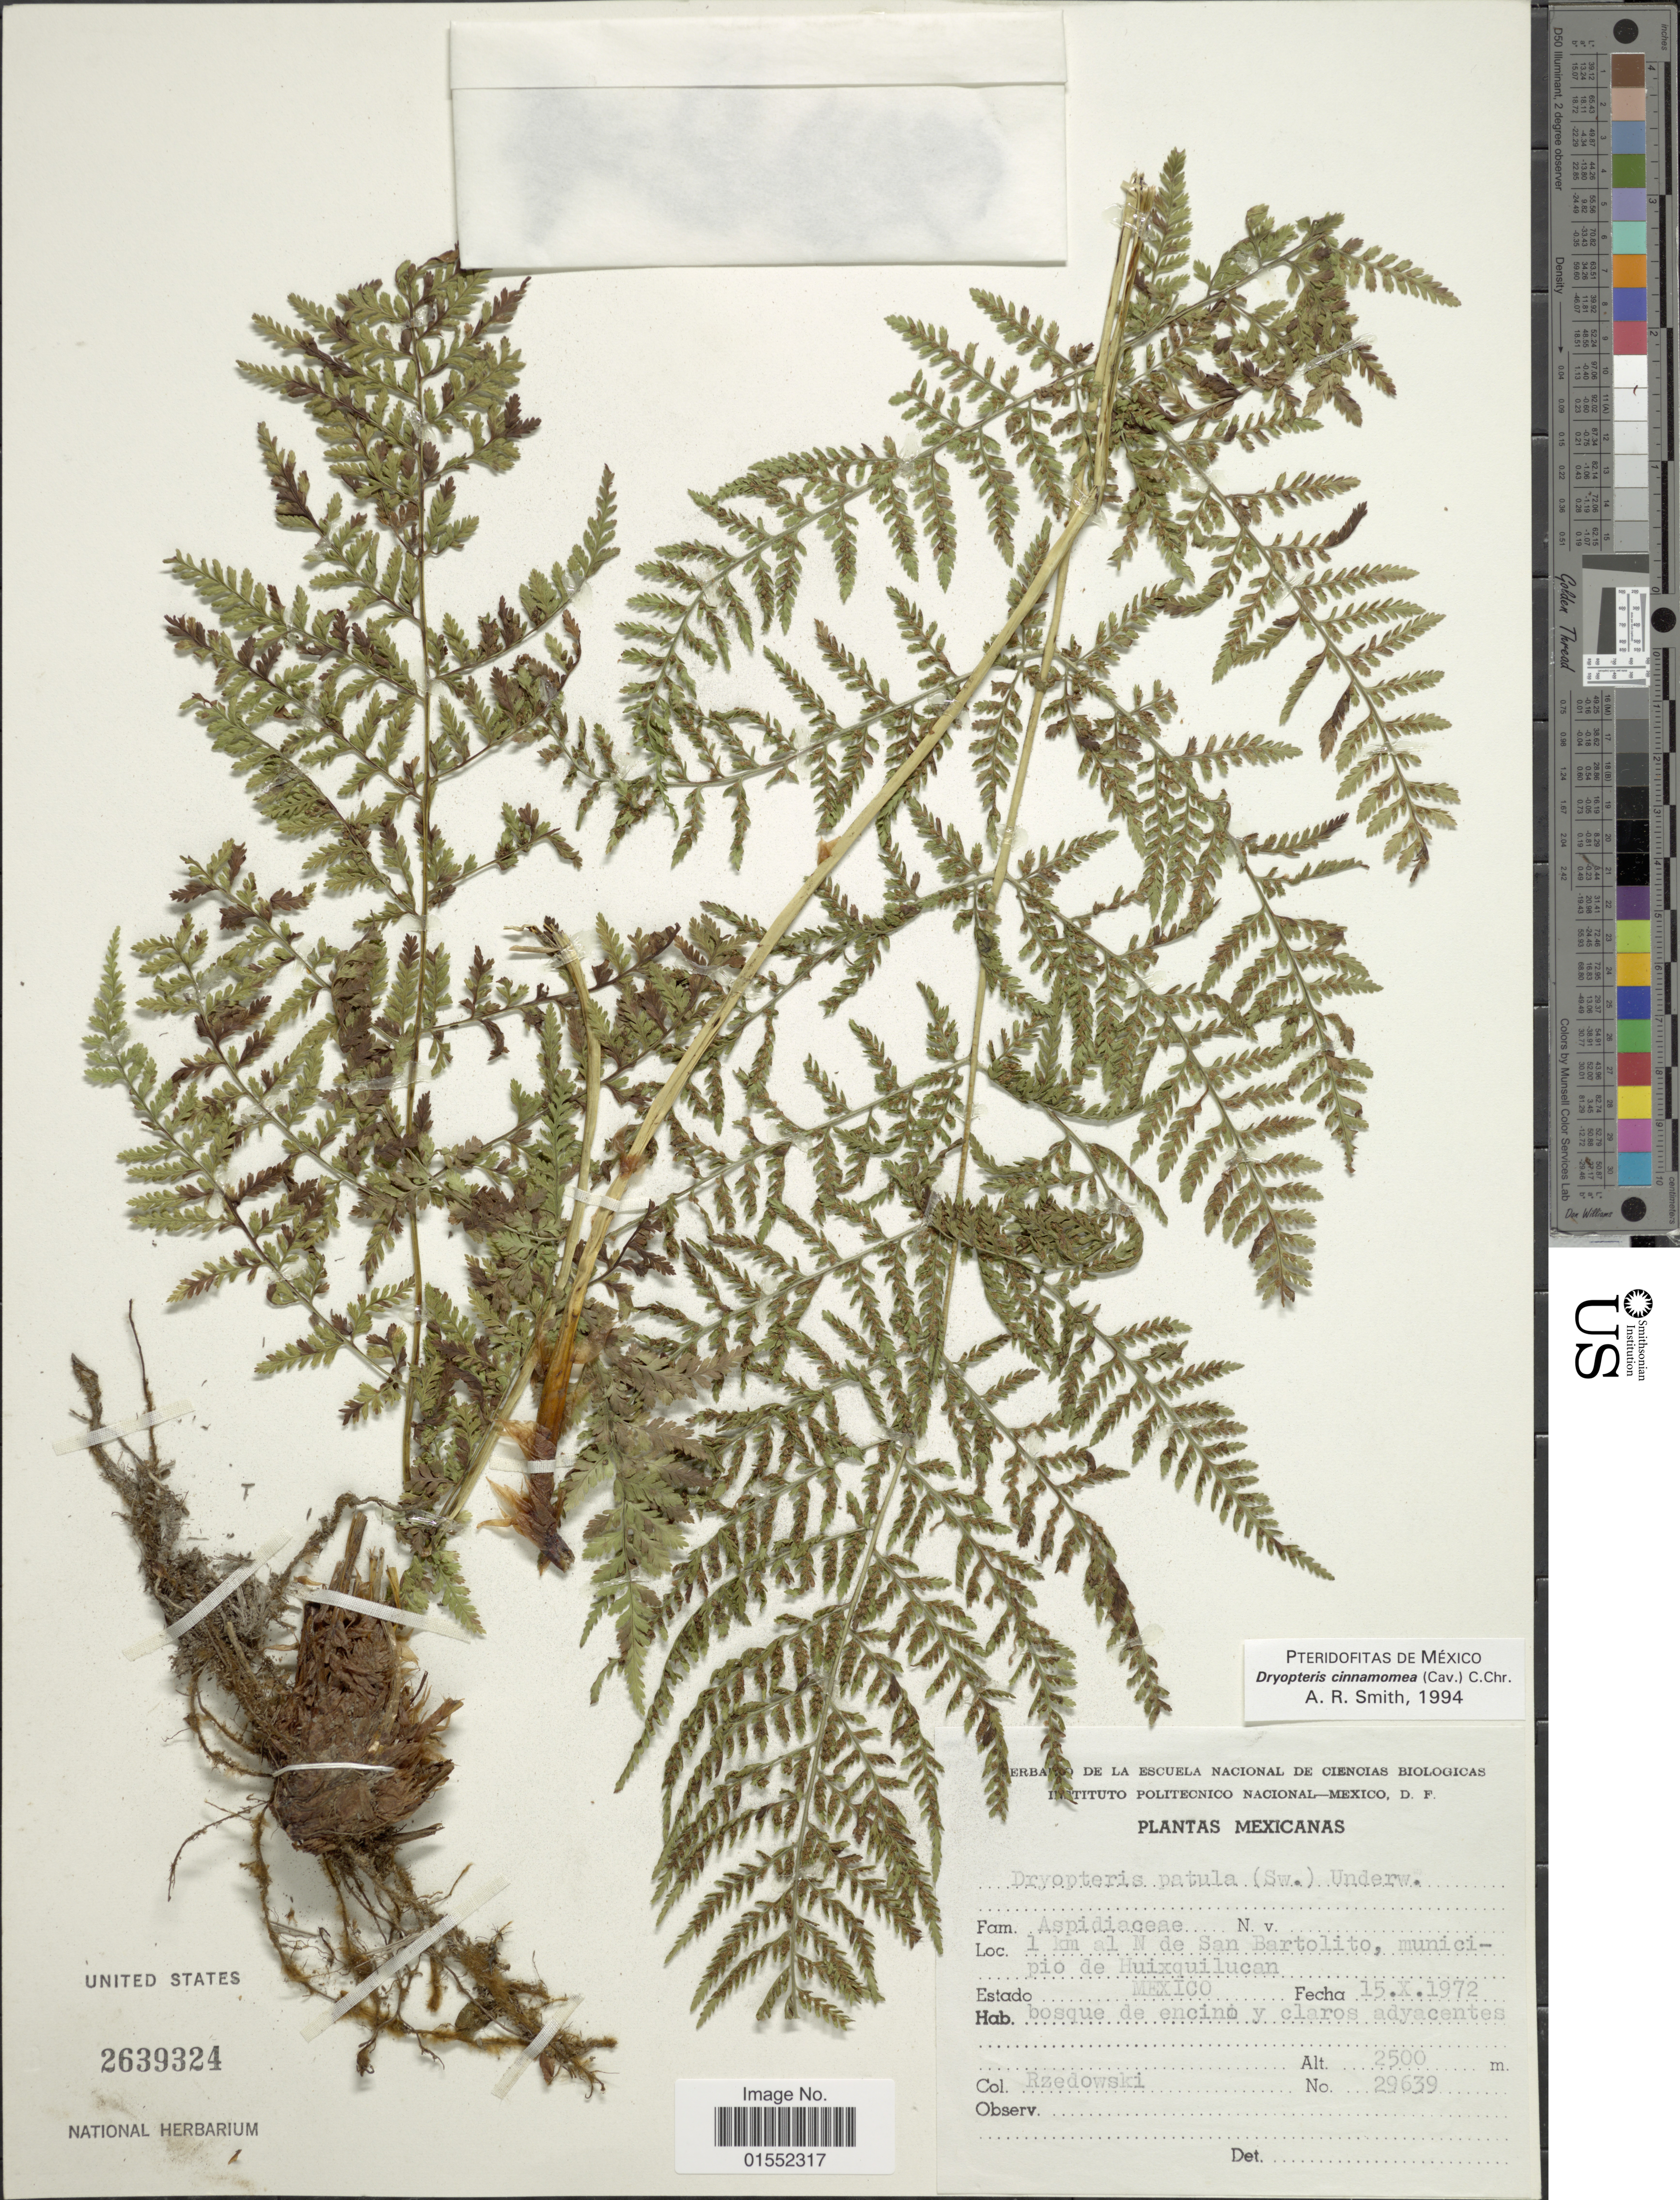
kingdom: Plantae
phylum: Tracheophyta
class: Polypodiopsida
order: Polypodiales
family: Dryopteridaceae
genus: Dryopteris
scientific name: Dryopteris cinnamomea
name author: (Cav.) C. Chr.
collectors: Rzedowski, --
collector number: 29639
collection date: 1972-10-15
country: Mexico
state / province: México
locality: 1 km al N de San Bartolito, municipio de Huixquilucan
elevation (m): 2500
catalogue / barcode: US 2639324